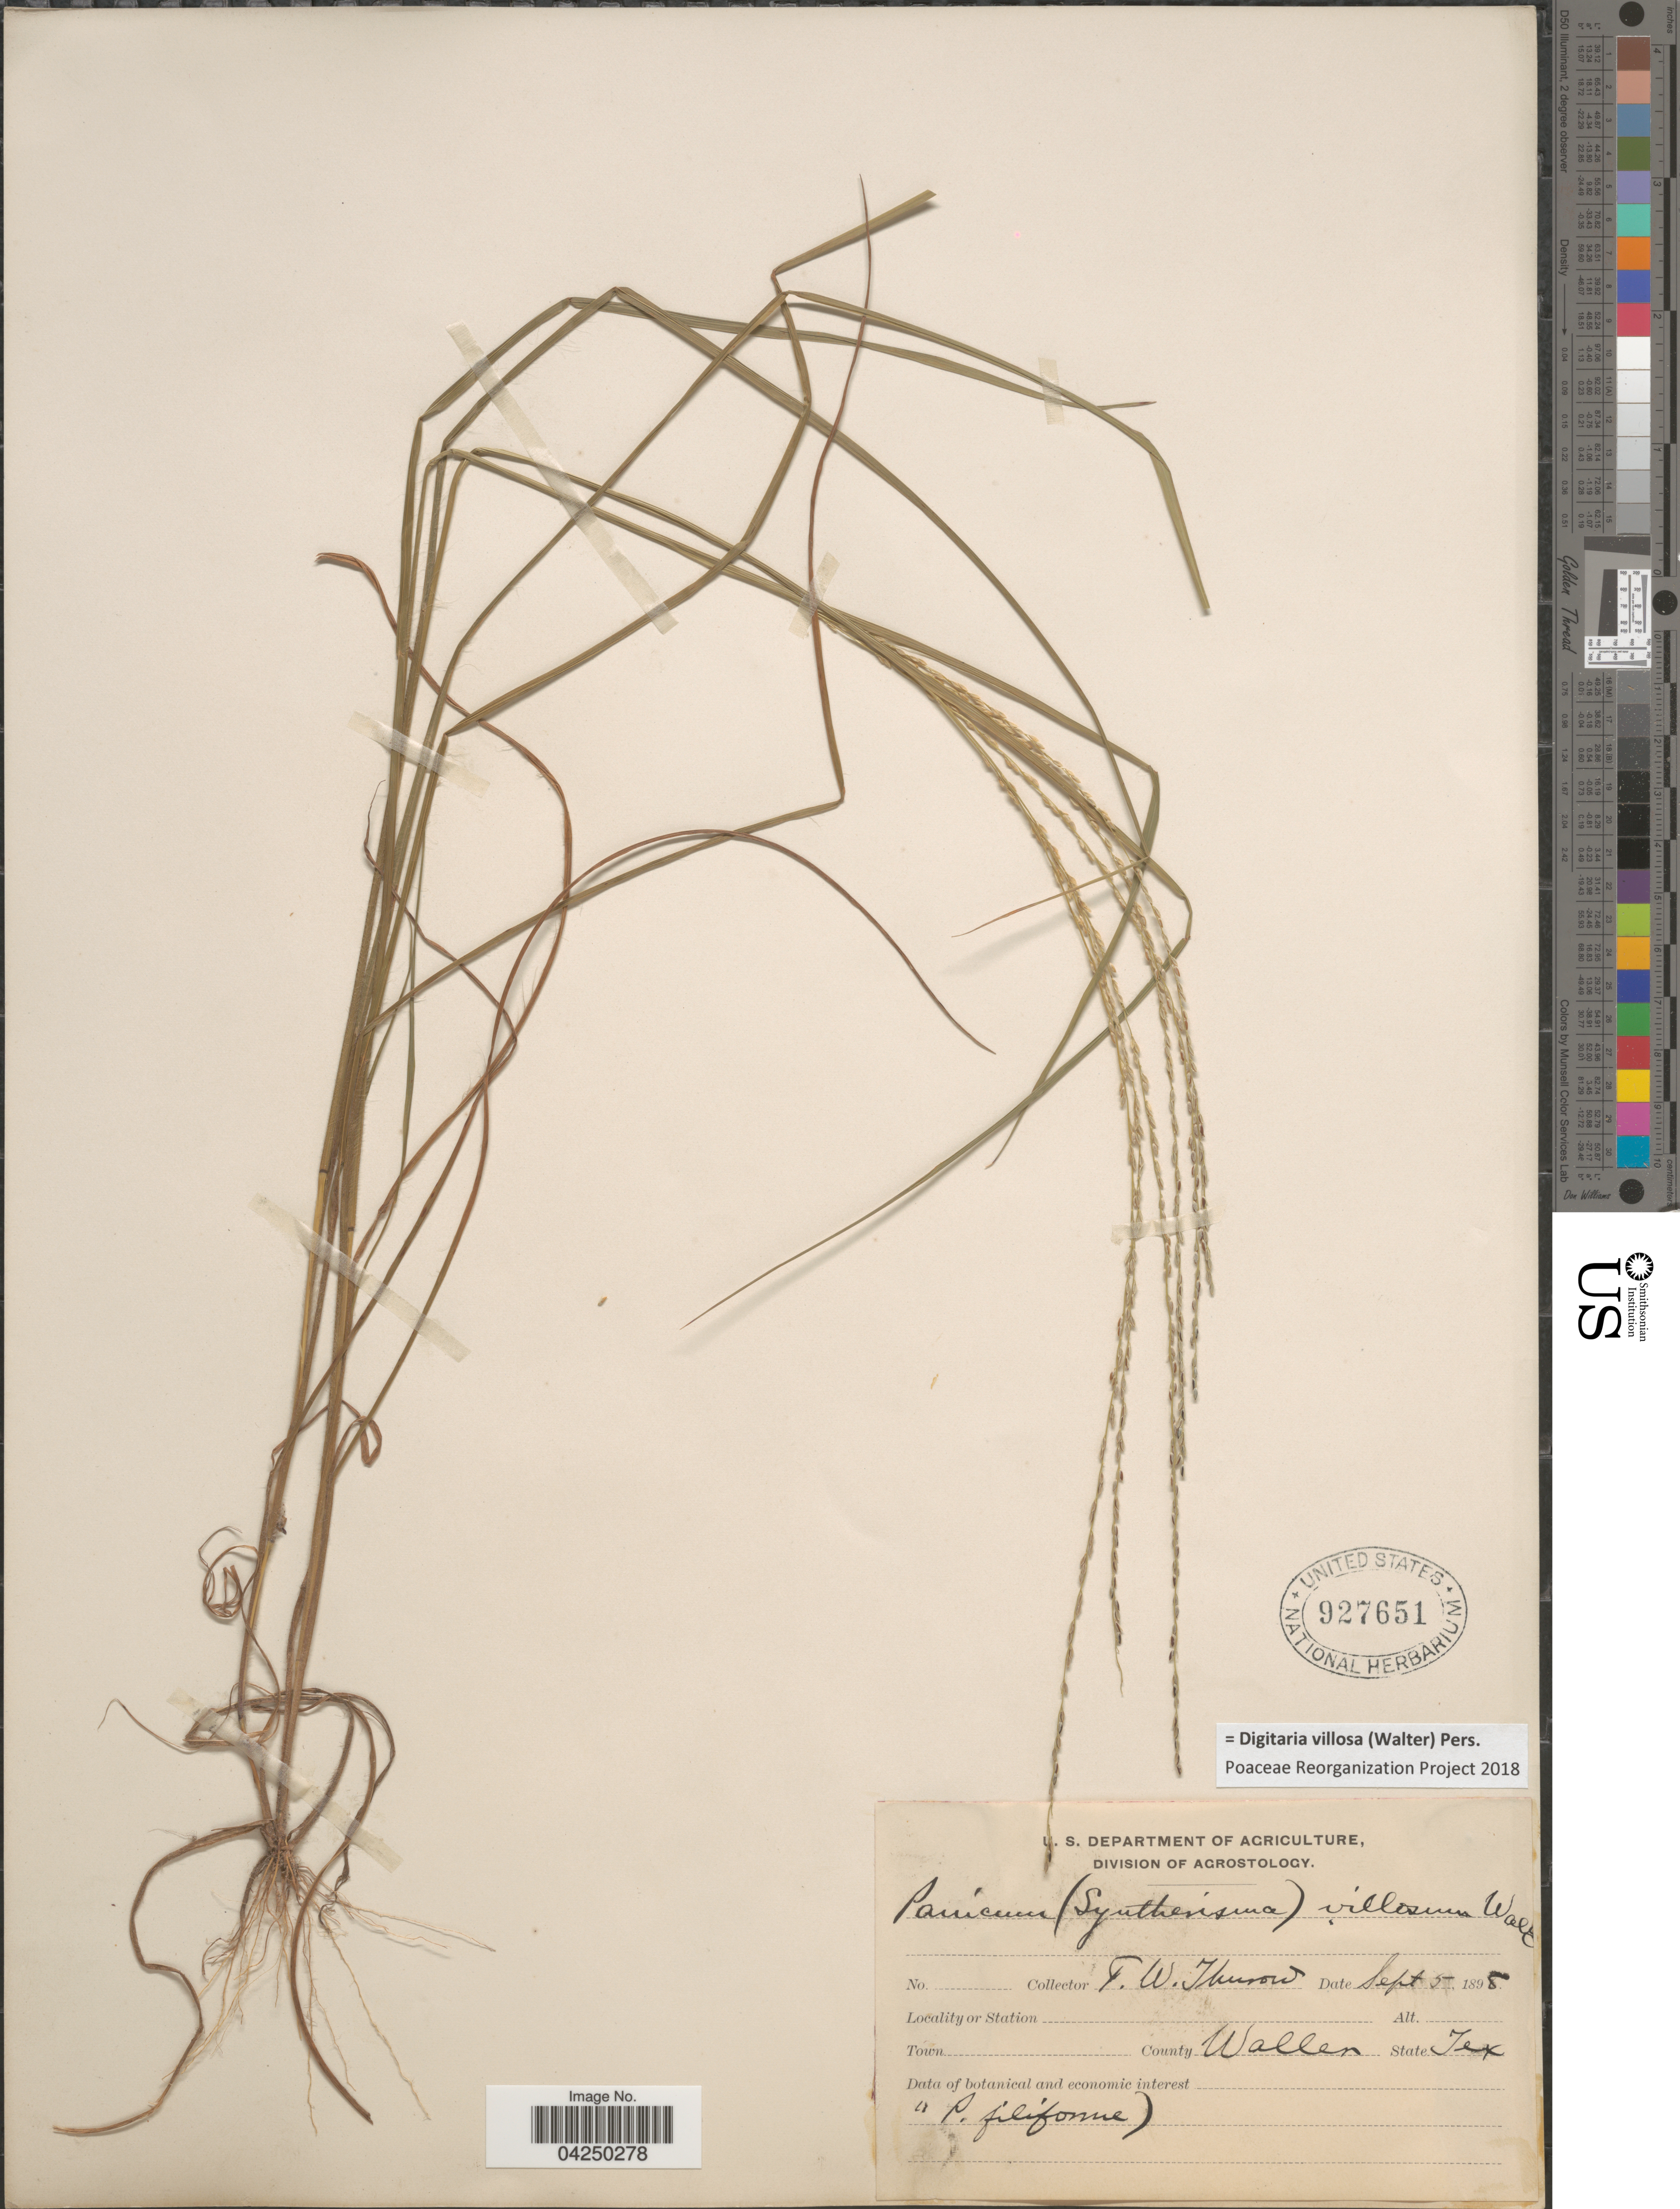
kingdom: Plantae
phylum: Tracheophyta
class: Liliopsida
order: Poales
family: Poaceae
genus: Digitaria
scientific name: Digitaria villosa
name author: (Walter) Pers.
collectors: F. W. Thurow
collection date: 1898-09-05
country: United States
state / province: Texas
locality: County Waller.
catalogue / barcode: US 927651